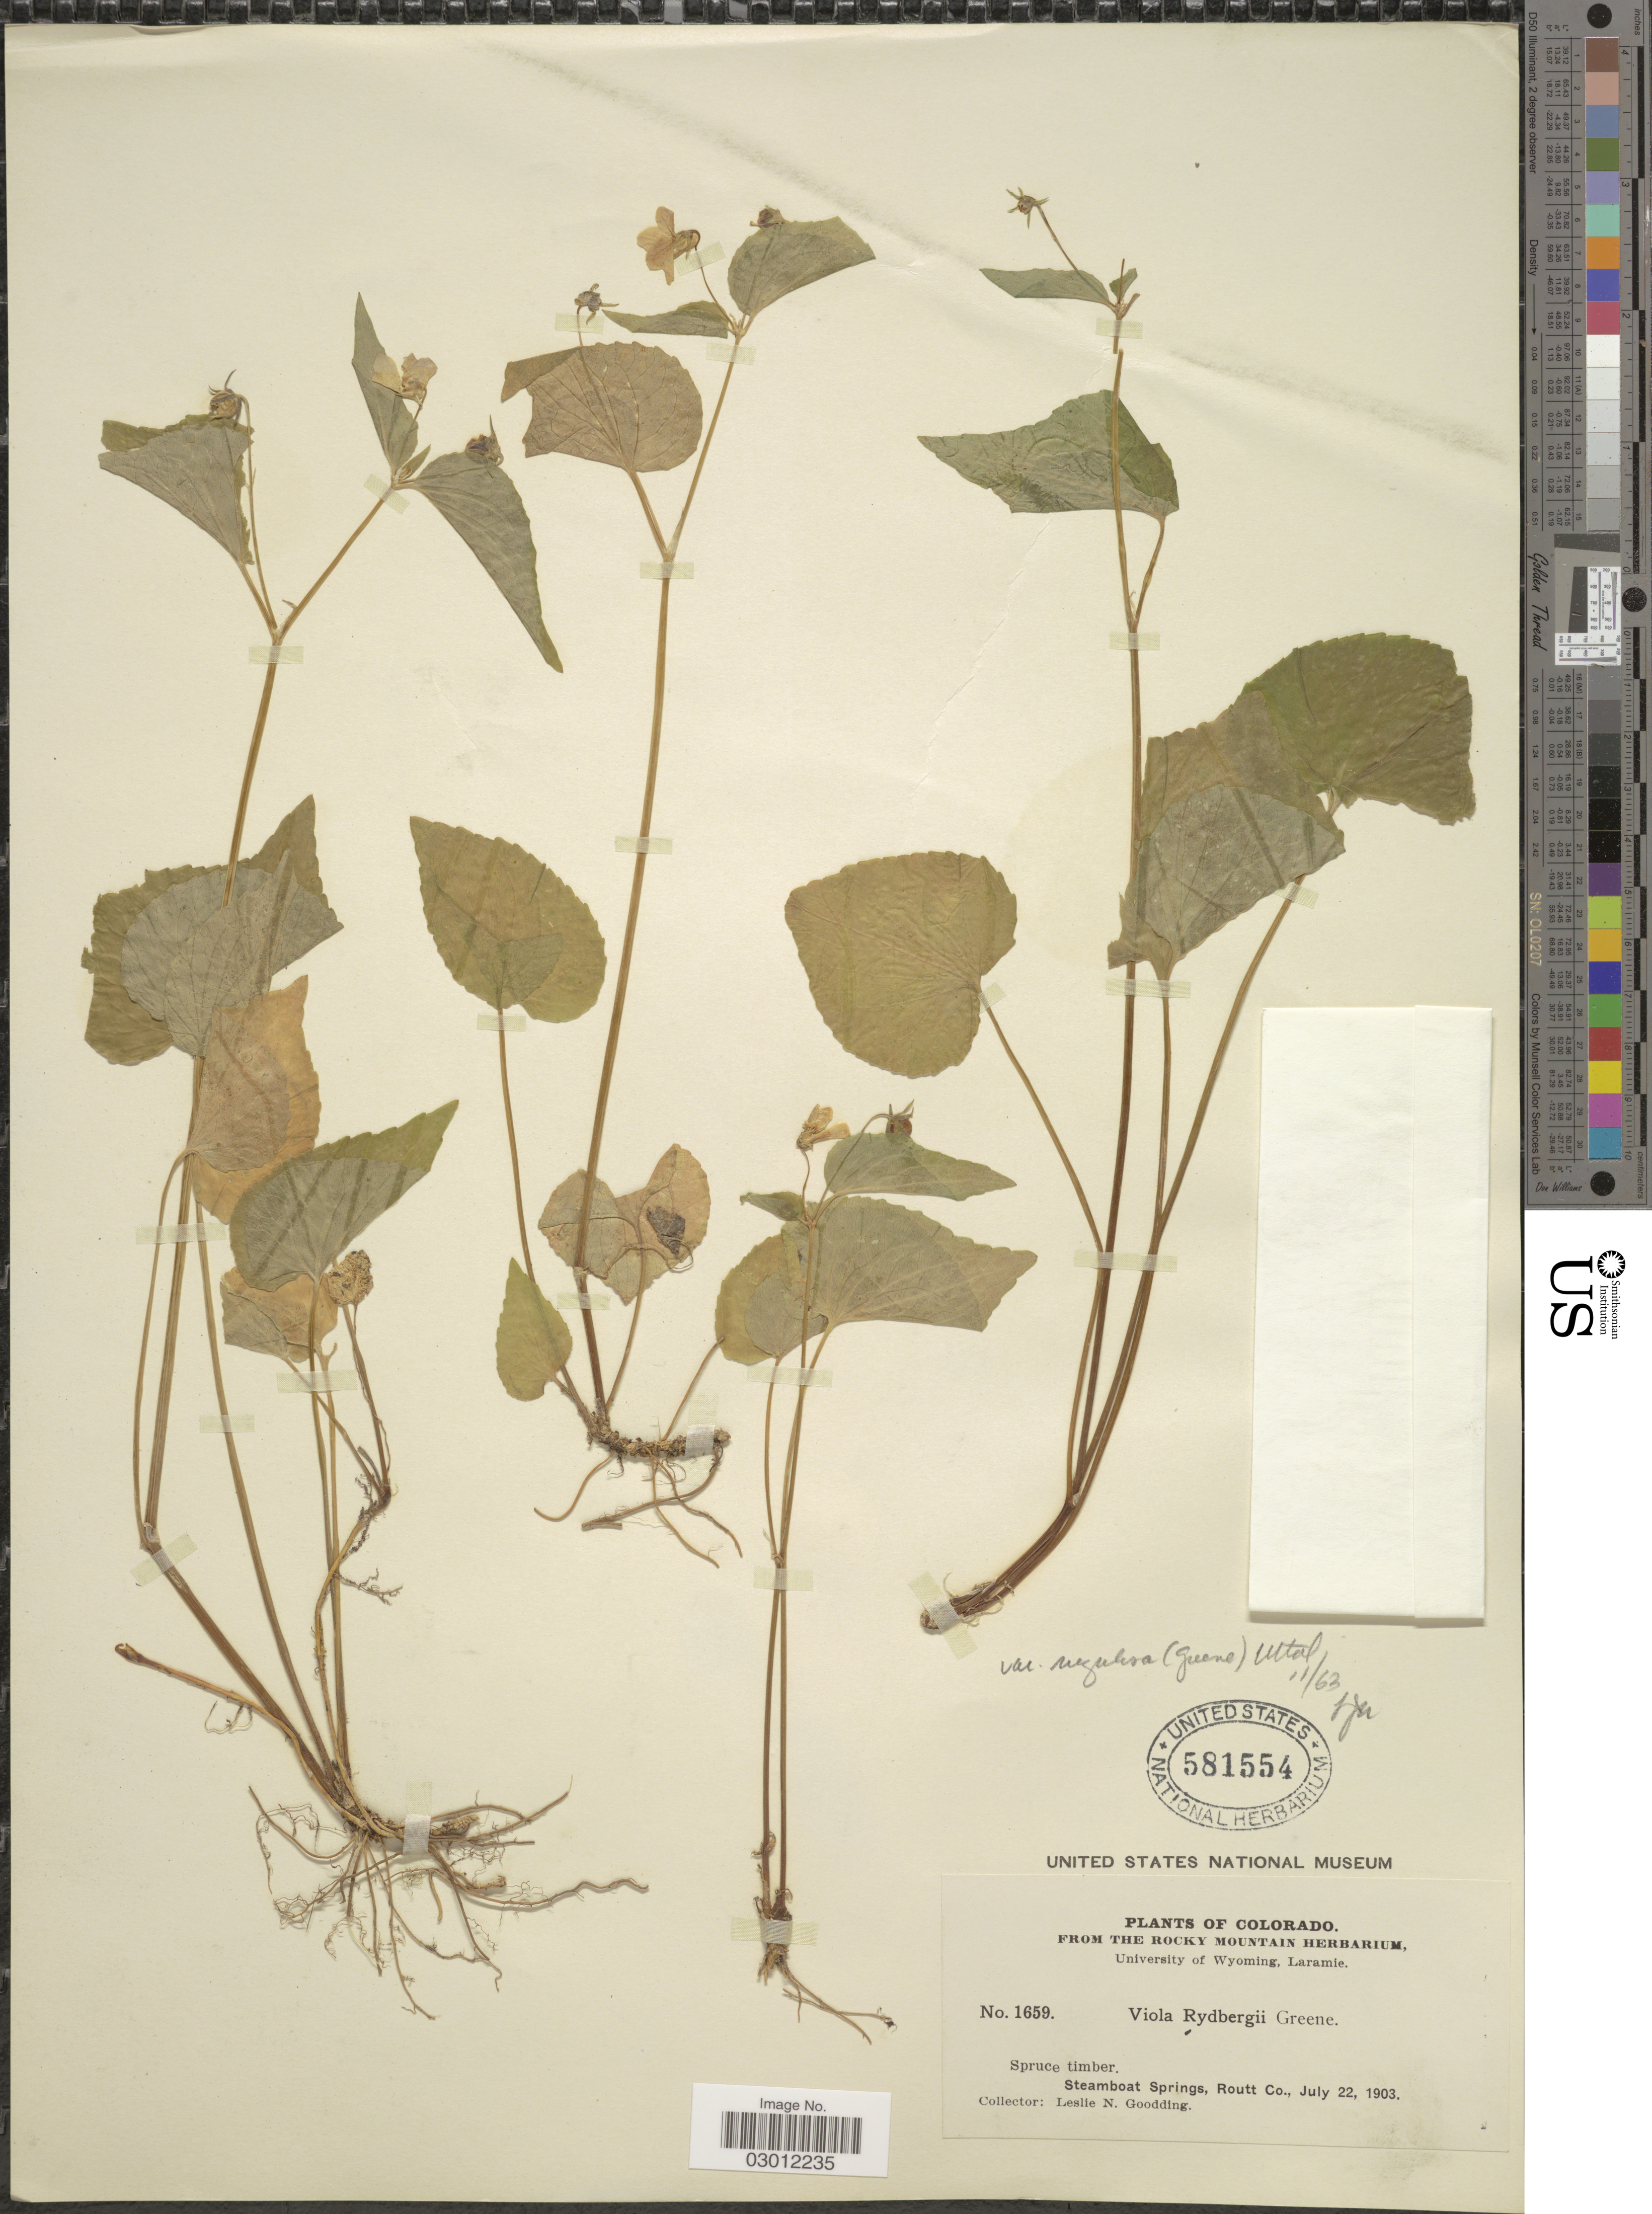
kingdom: Plantae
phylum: Tracheophyta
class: Magnoliopsida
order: Malpighiales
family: Violaceae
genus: Viola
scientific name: Viola canadensis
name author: L.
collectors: L. N. Goodding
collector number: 1659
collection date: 1903-07-22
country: United States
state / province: Colorado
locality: Steamboat Springs, Routt Co.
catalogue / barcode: US 581554